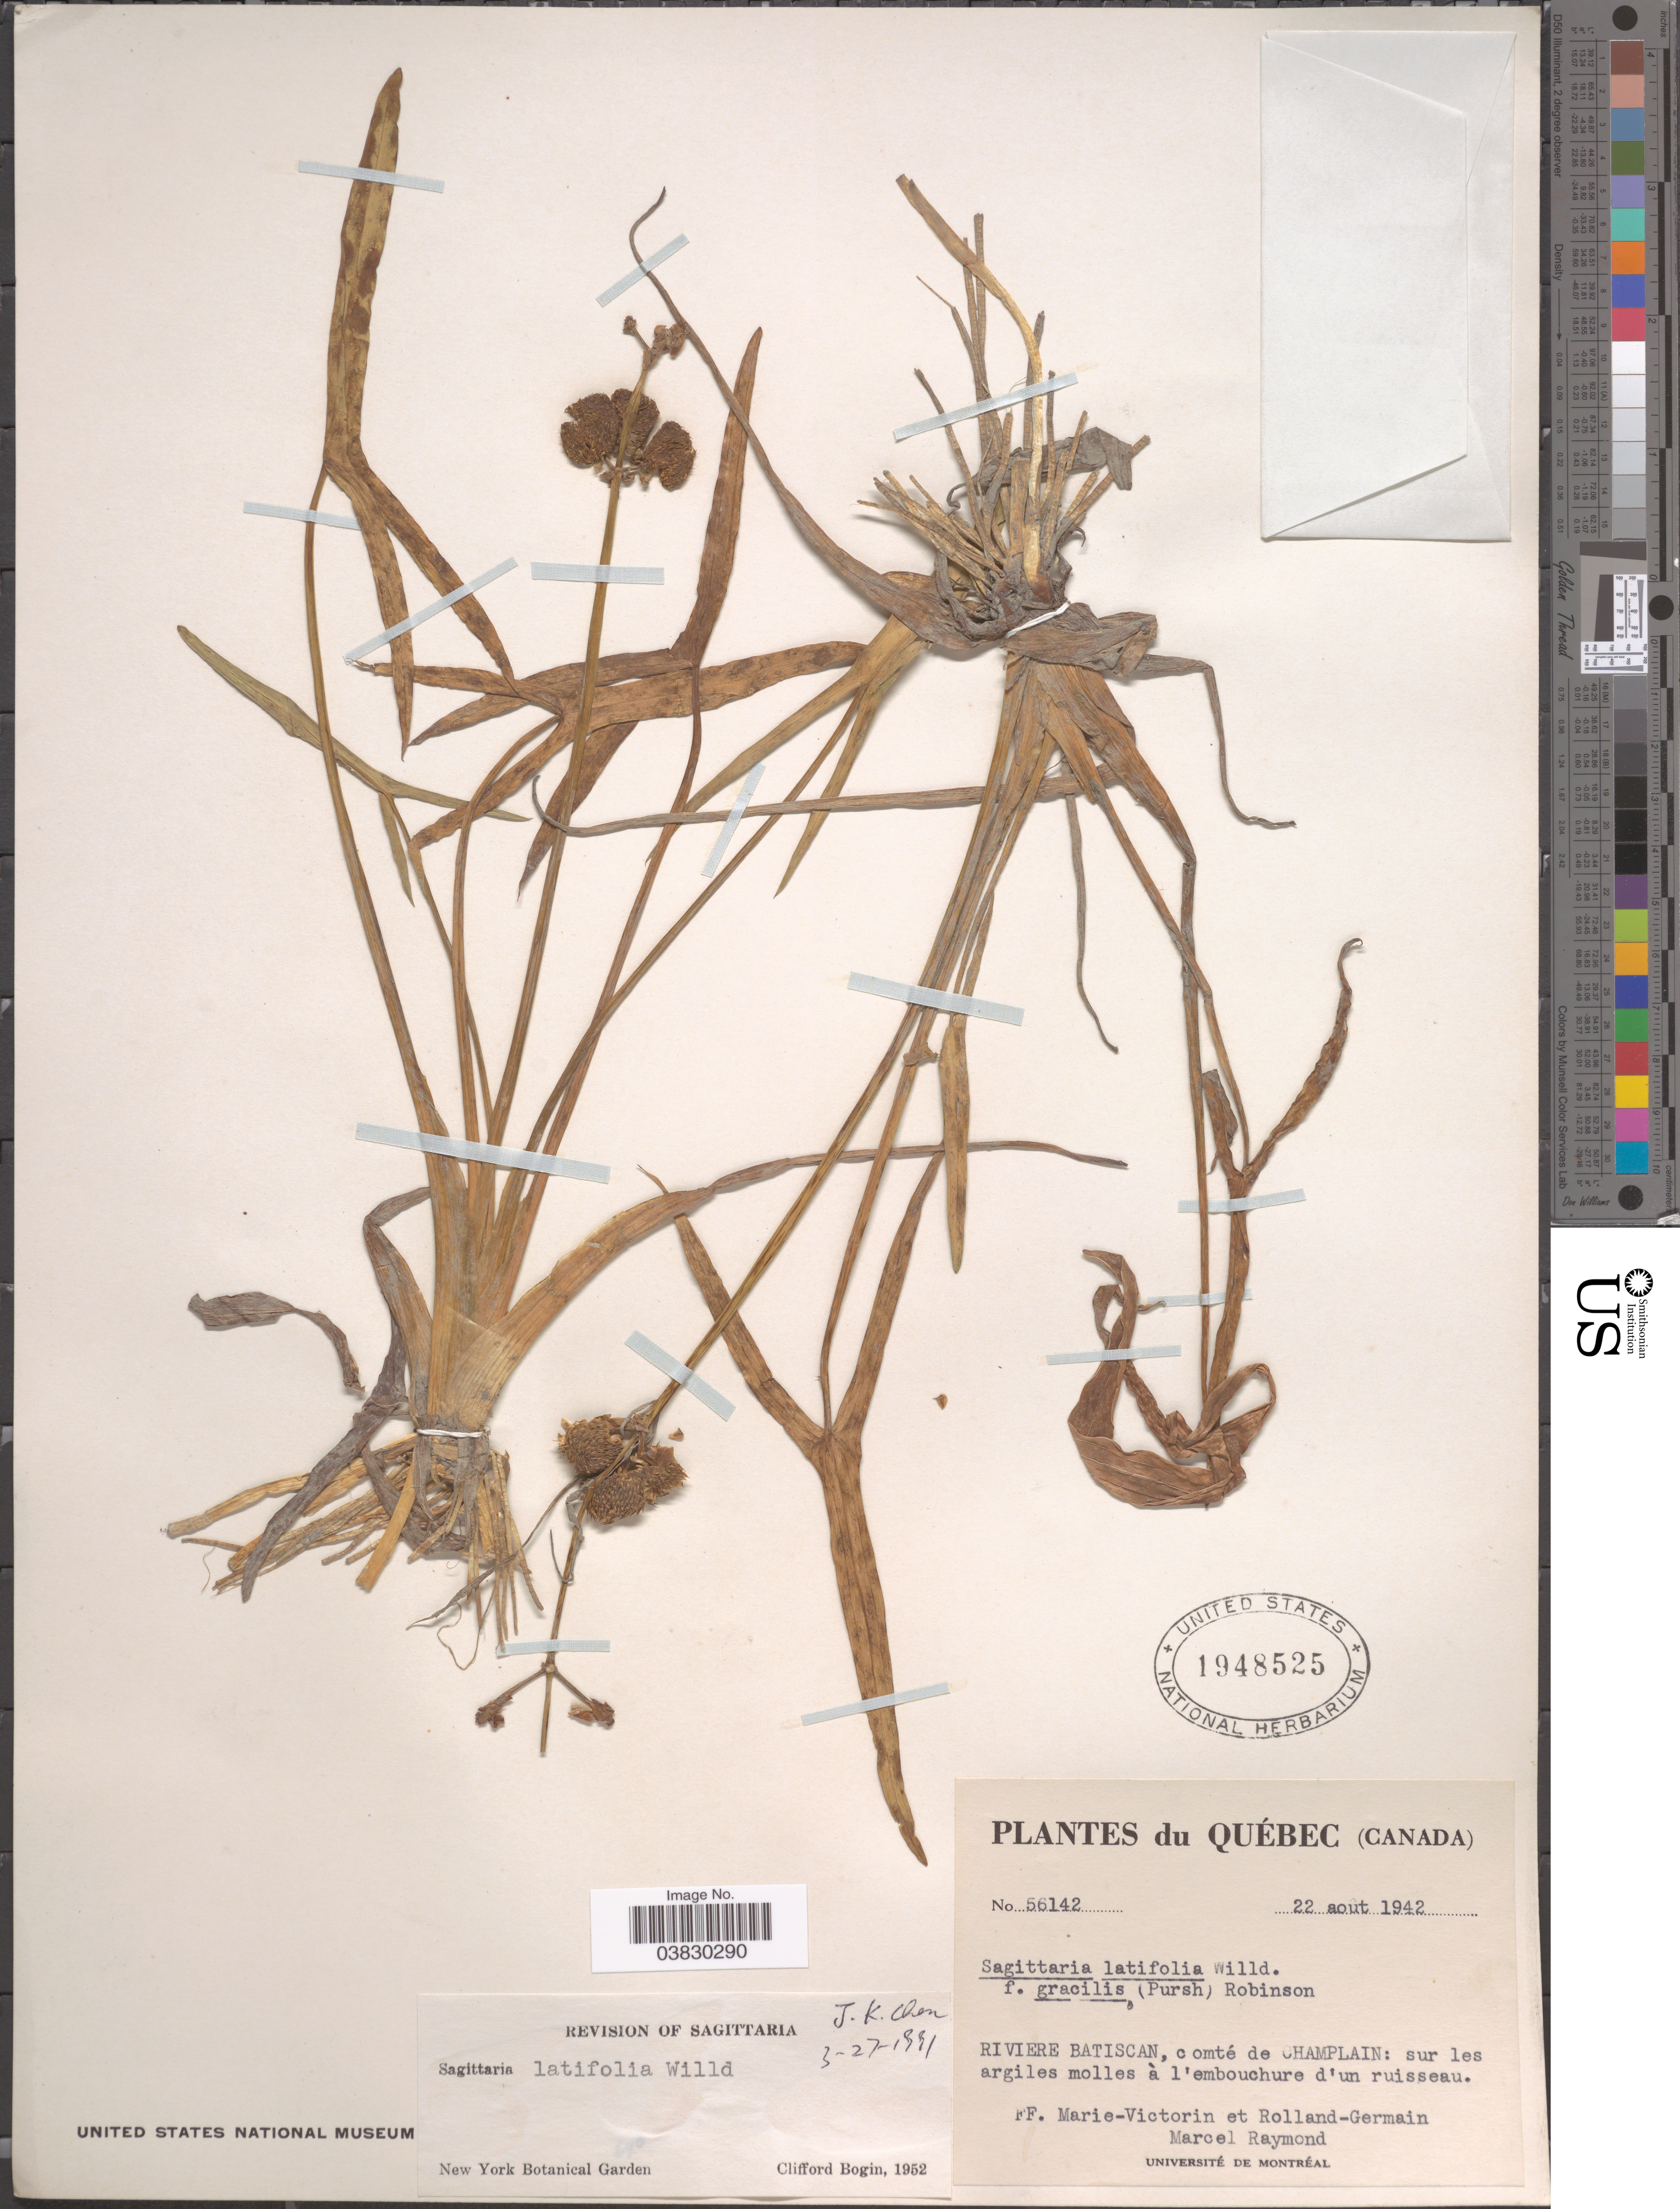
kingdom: Plantae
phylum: Tracheophyta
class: Liliopsida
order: Alismatales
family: Alismataceae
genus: Sagittaria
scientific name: Sagittaria latifolia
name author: Willd.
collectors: F. Marie-Victorin, Rolland-Germain & M. Raymond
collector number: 56142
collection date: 1942-08-22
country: Canada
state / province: Quebec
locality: Riviere Batiscan, comté de Champlain: sur les argiles molles à l'embouchure d'un ruisseau.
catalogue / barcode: US 1948525